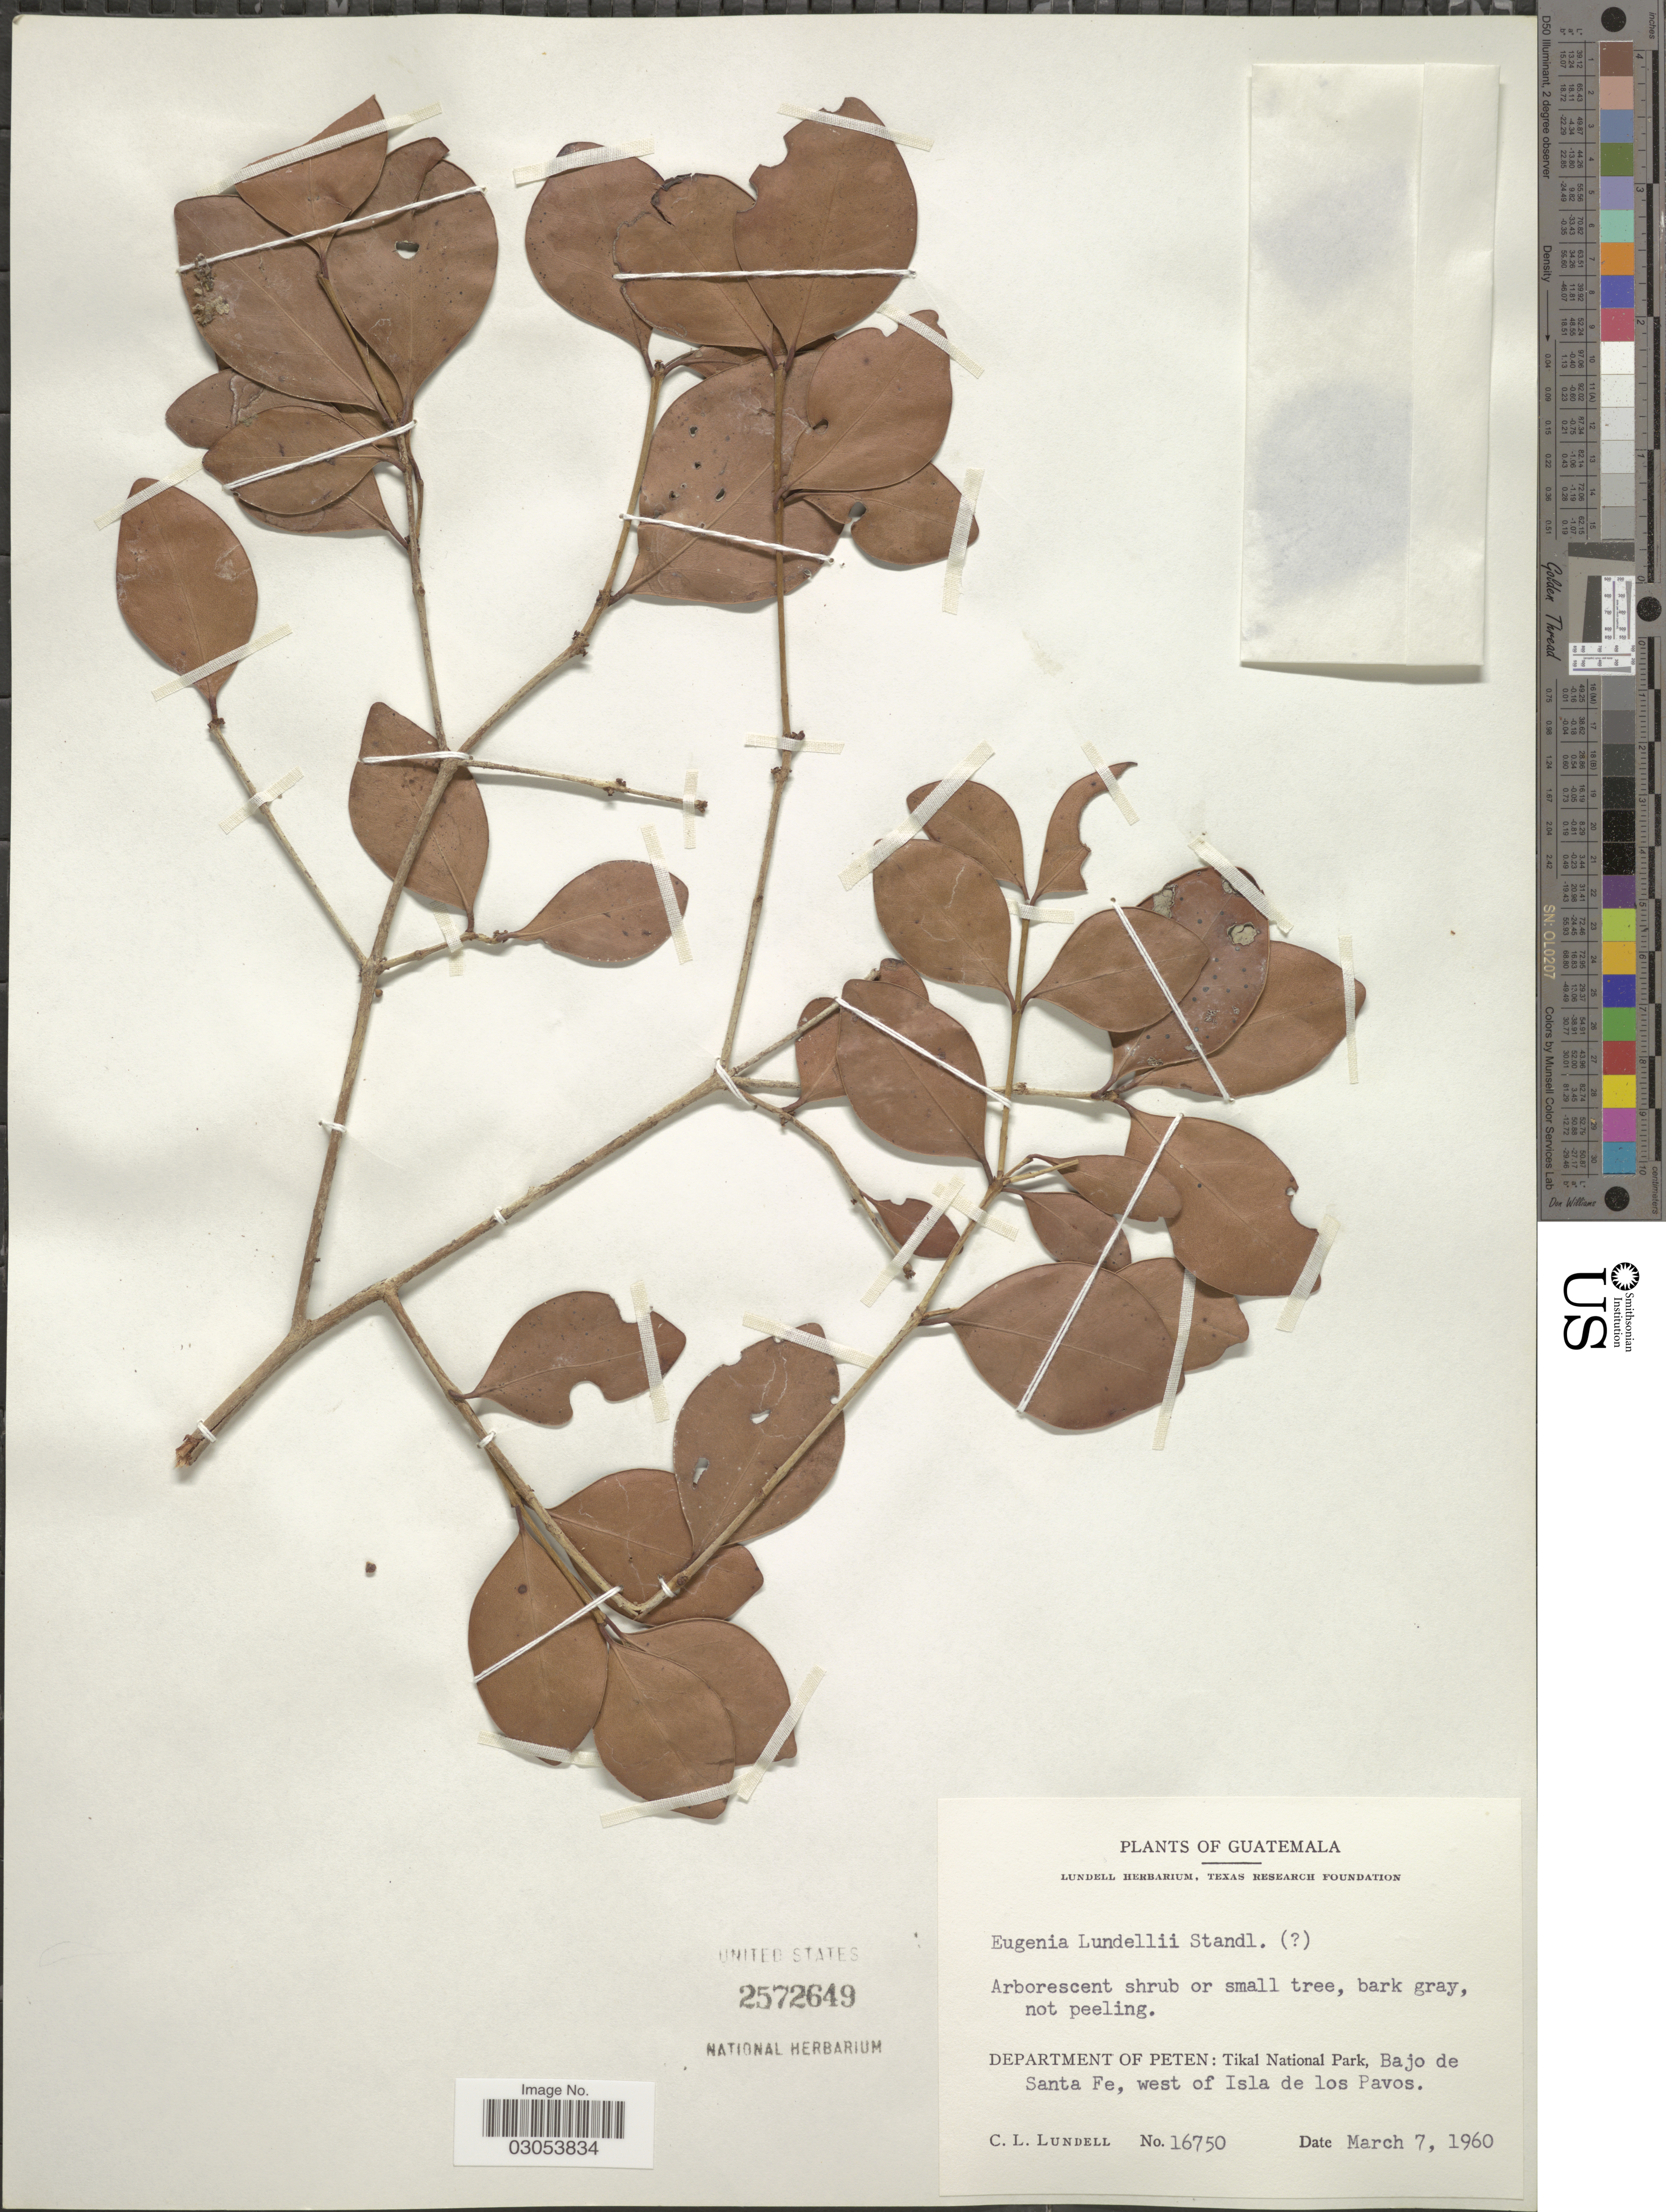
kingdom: Plantae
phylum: Tracheophyta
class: Magnoliopsida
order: Myrtales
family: Myrtaceae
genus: Eugenia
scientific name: Eugenia lundellii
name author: Standl.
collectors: C. L. Lundell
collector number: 16750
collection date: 1960-03-07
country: Guatemala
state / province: El Petén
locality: Department of Peten: Tikal National Park, Bajo de Santa Fe, west of Isla de los Pavos.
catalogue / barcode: US 2572649